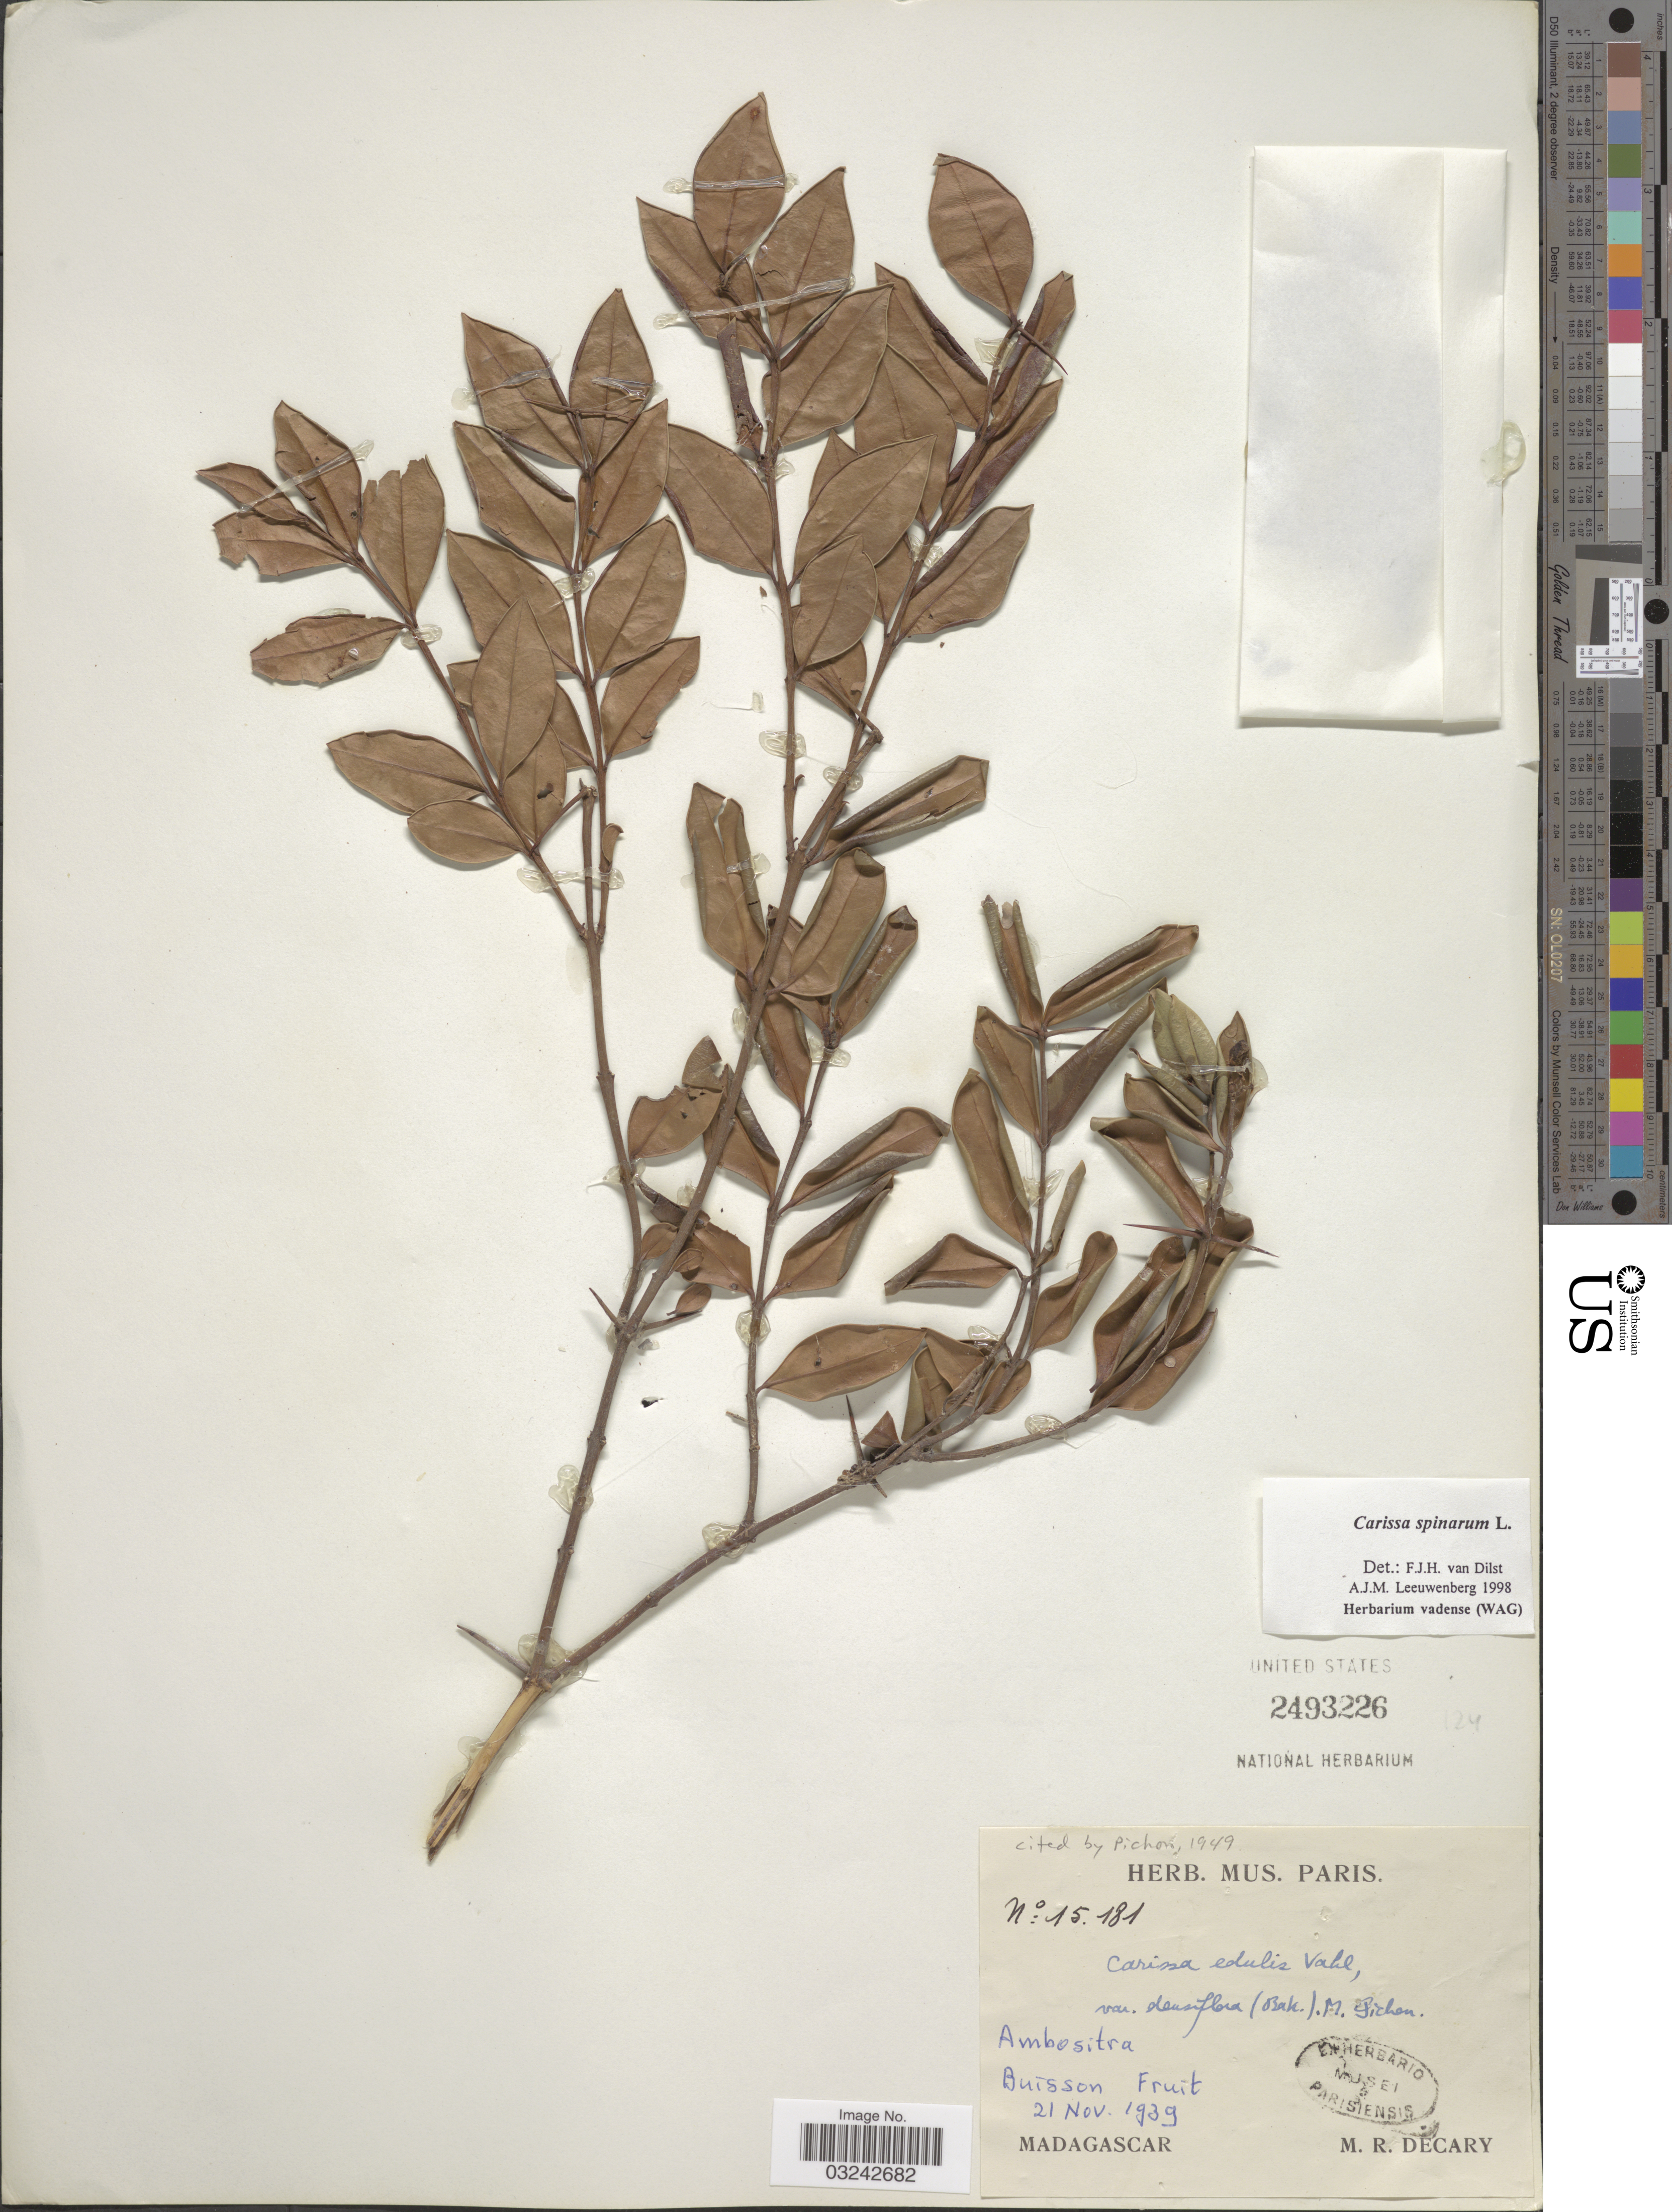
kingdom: Plantae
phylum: Tracheophyta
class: Magnoliopsida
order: Gentianales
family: Apocynaceae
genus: Carissa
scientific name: Carissa spinarum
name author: L.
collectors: R. Decary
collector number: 15181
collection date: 1939-11-21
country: Madagascar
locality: Ambositra.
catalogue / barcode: US 2493226